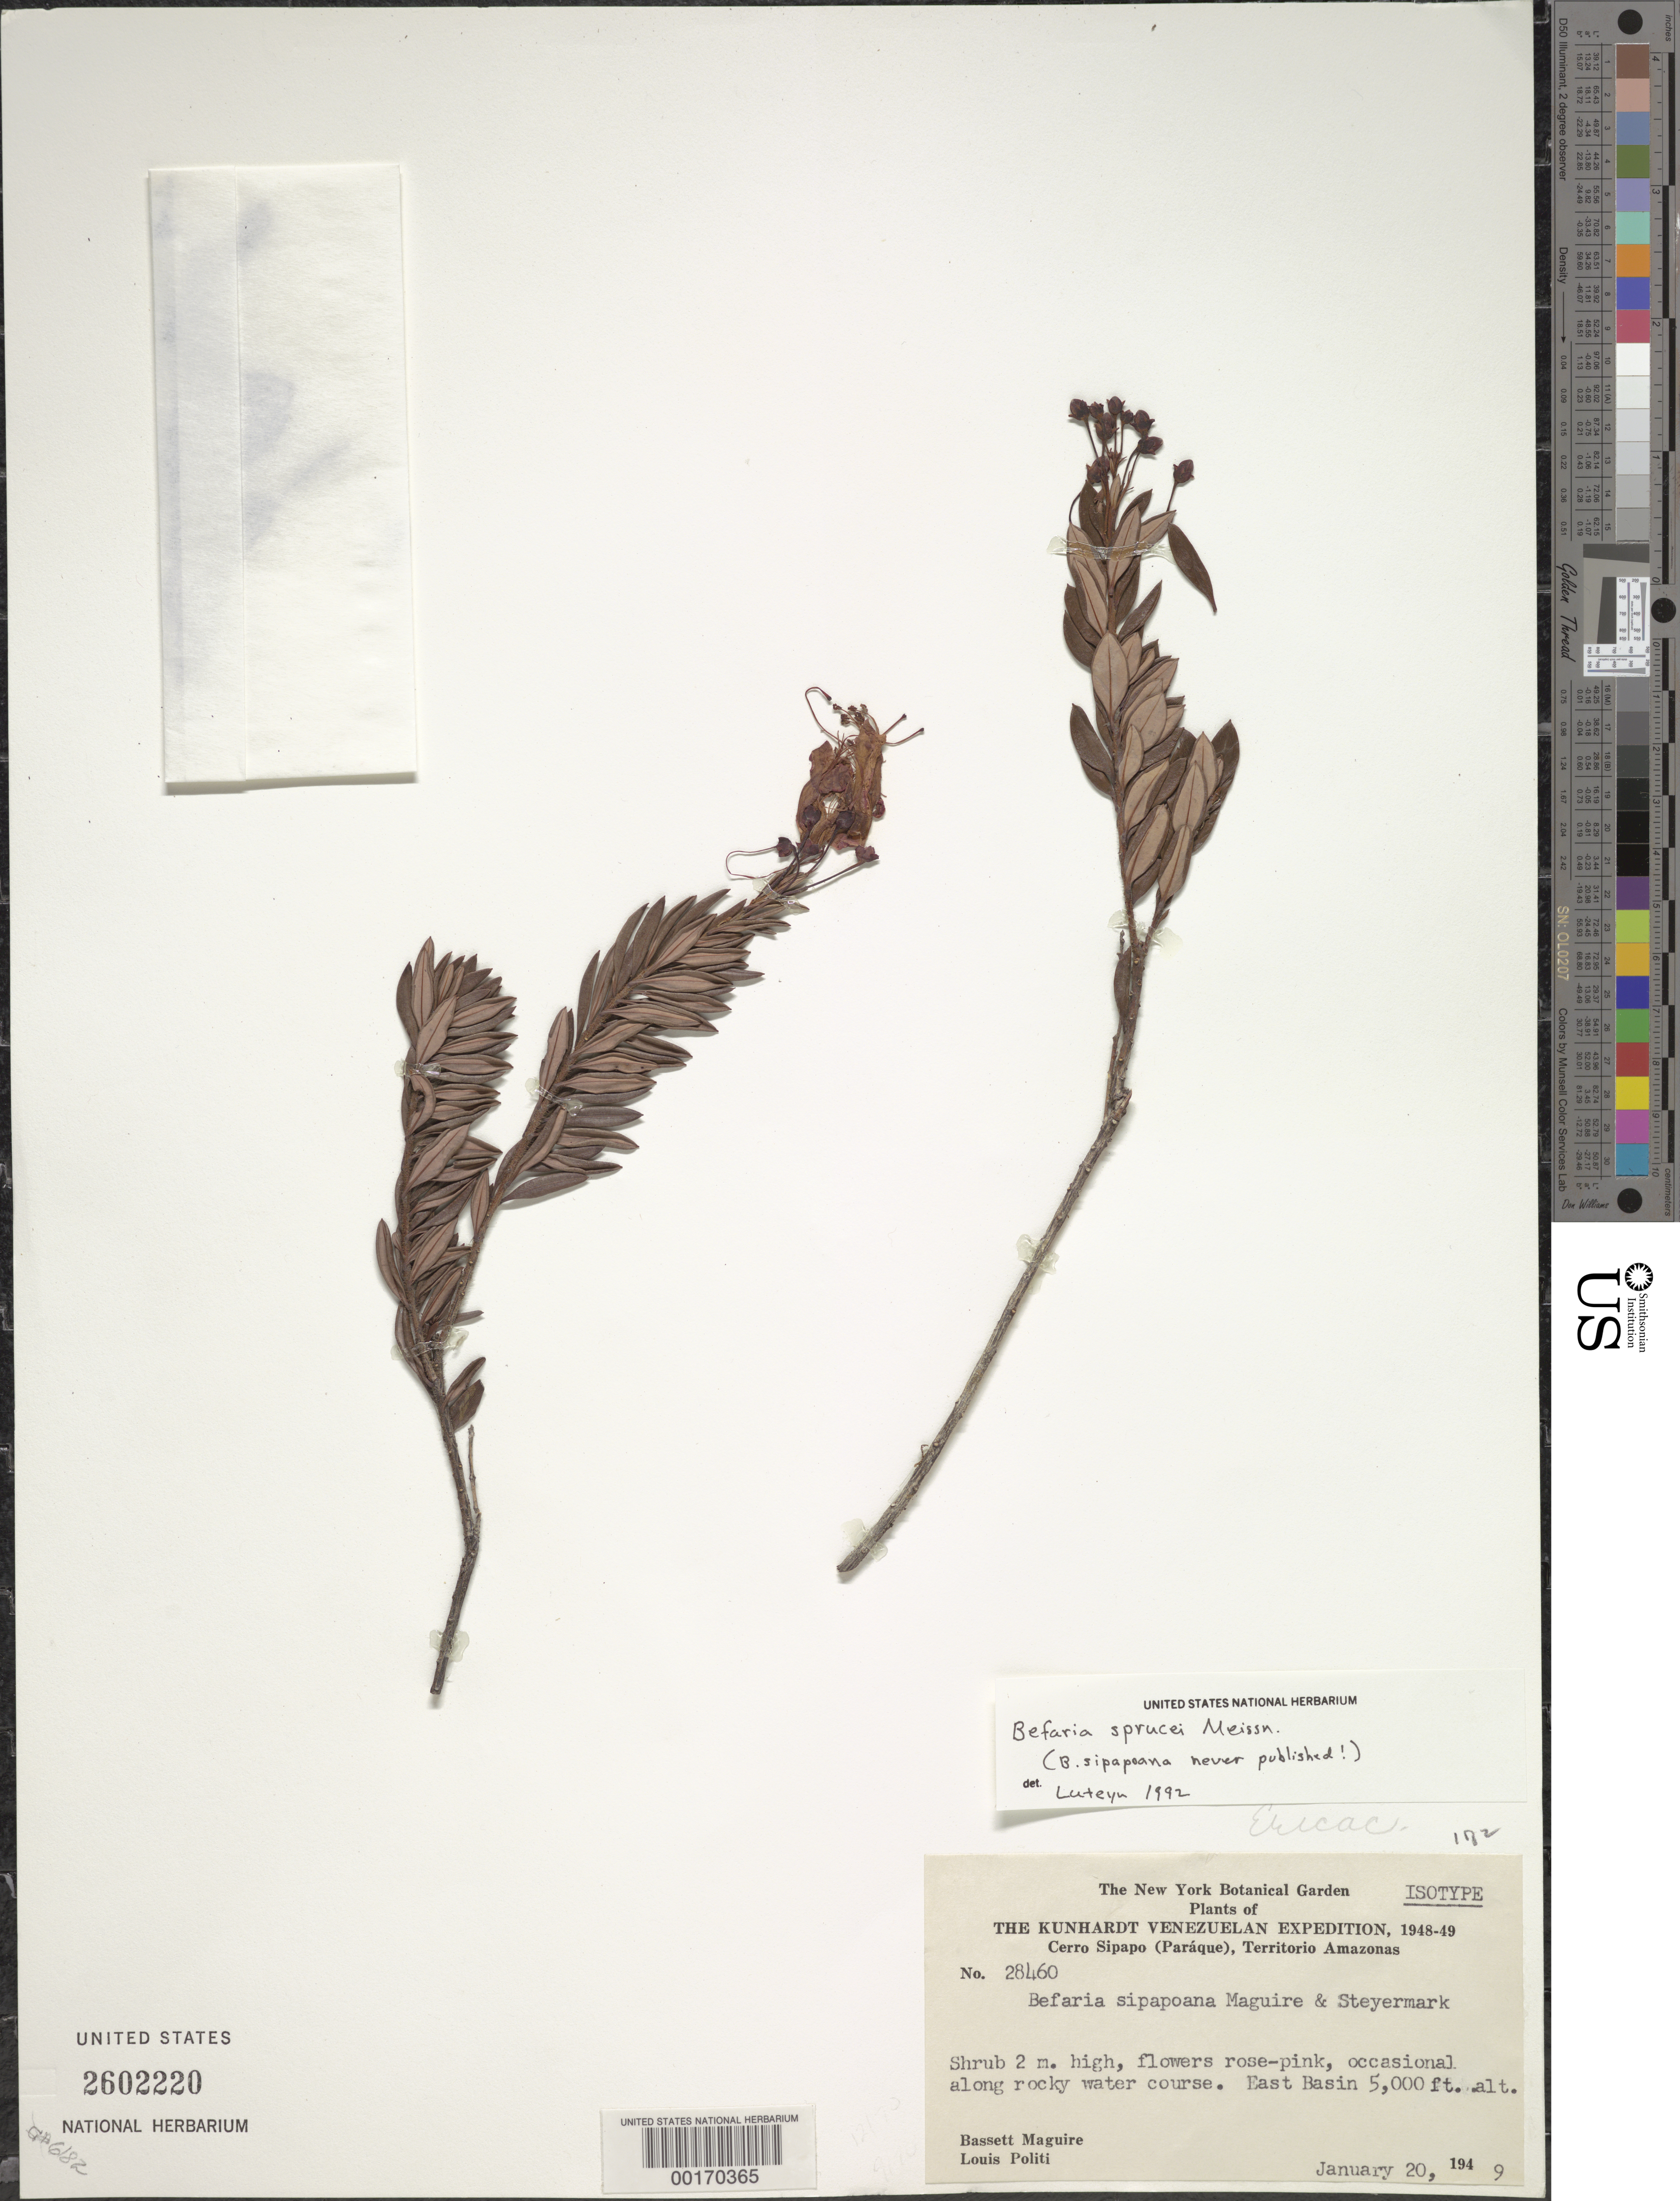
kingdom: Plantae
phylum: Tracheophyta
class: Magnoliopsida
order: Ericales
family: Ericaceae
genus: Befaria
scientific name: Befaria sprucei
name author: Meisn.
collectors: B. Maguire & L. Politi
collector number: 28460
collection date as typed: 20 Jan 1949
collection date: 1949-01-20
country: Venezuela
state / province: Amazonas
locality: Cerro sipapo park, e basin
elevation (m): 3000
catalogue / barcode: US 2602220